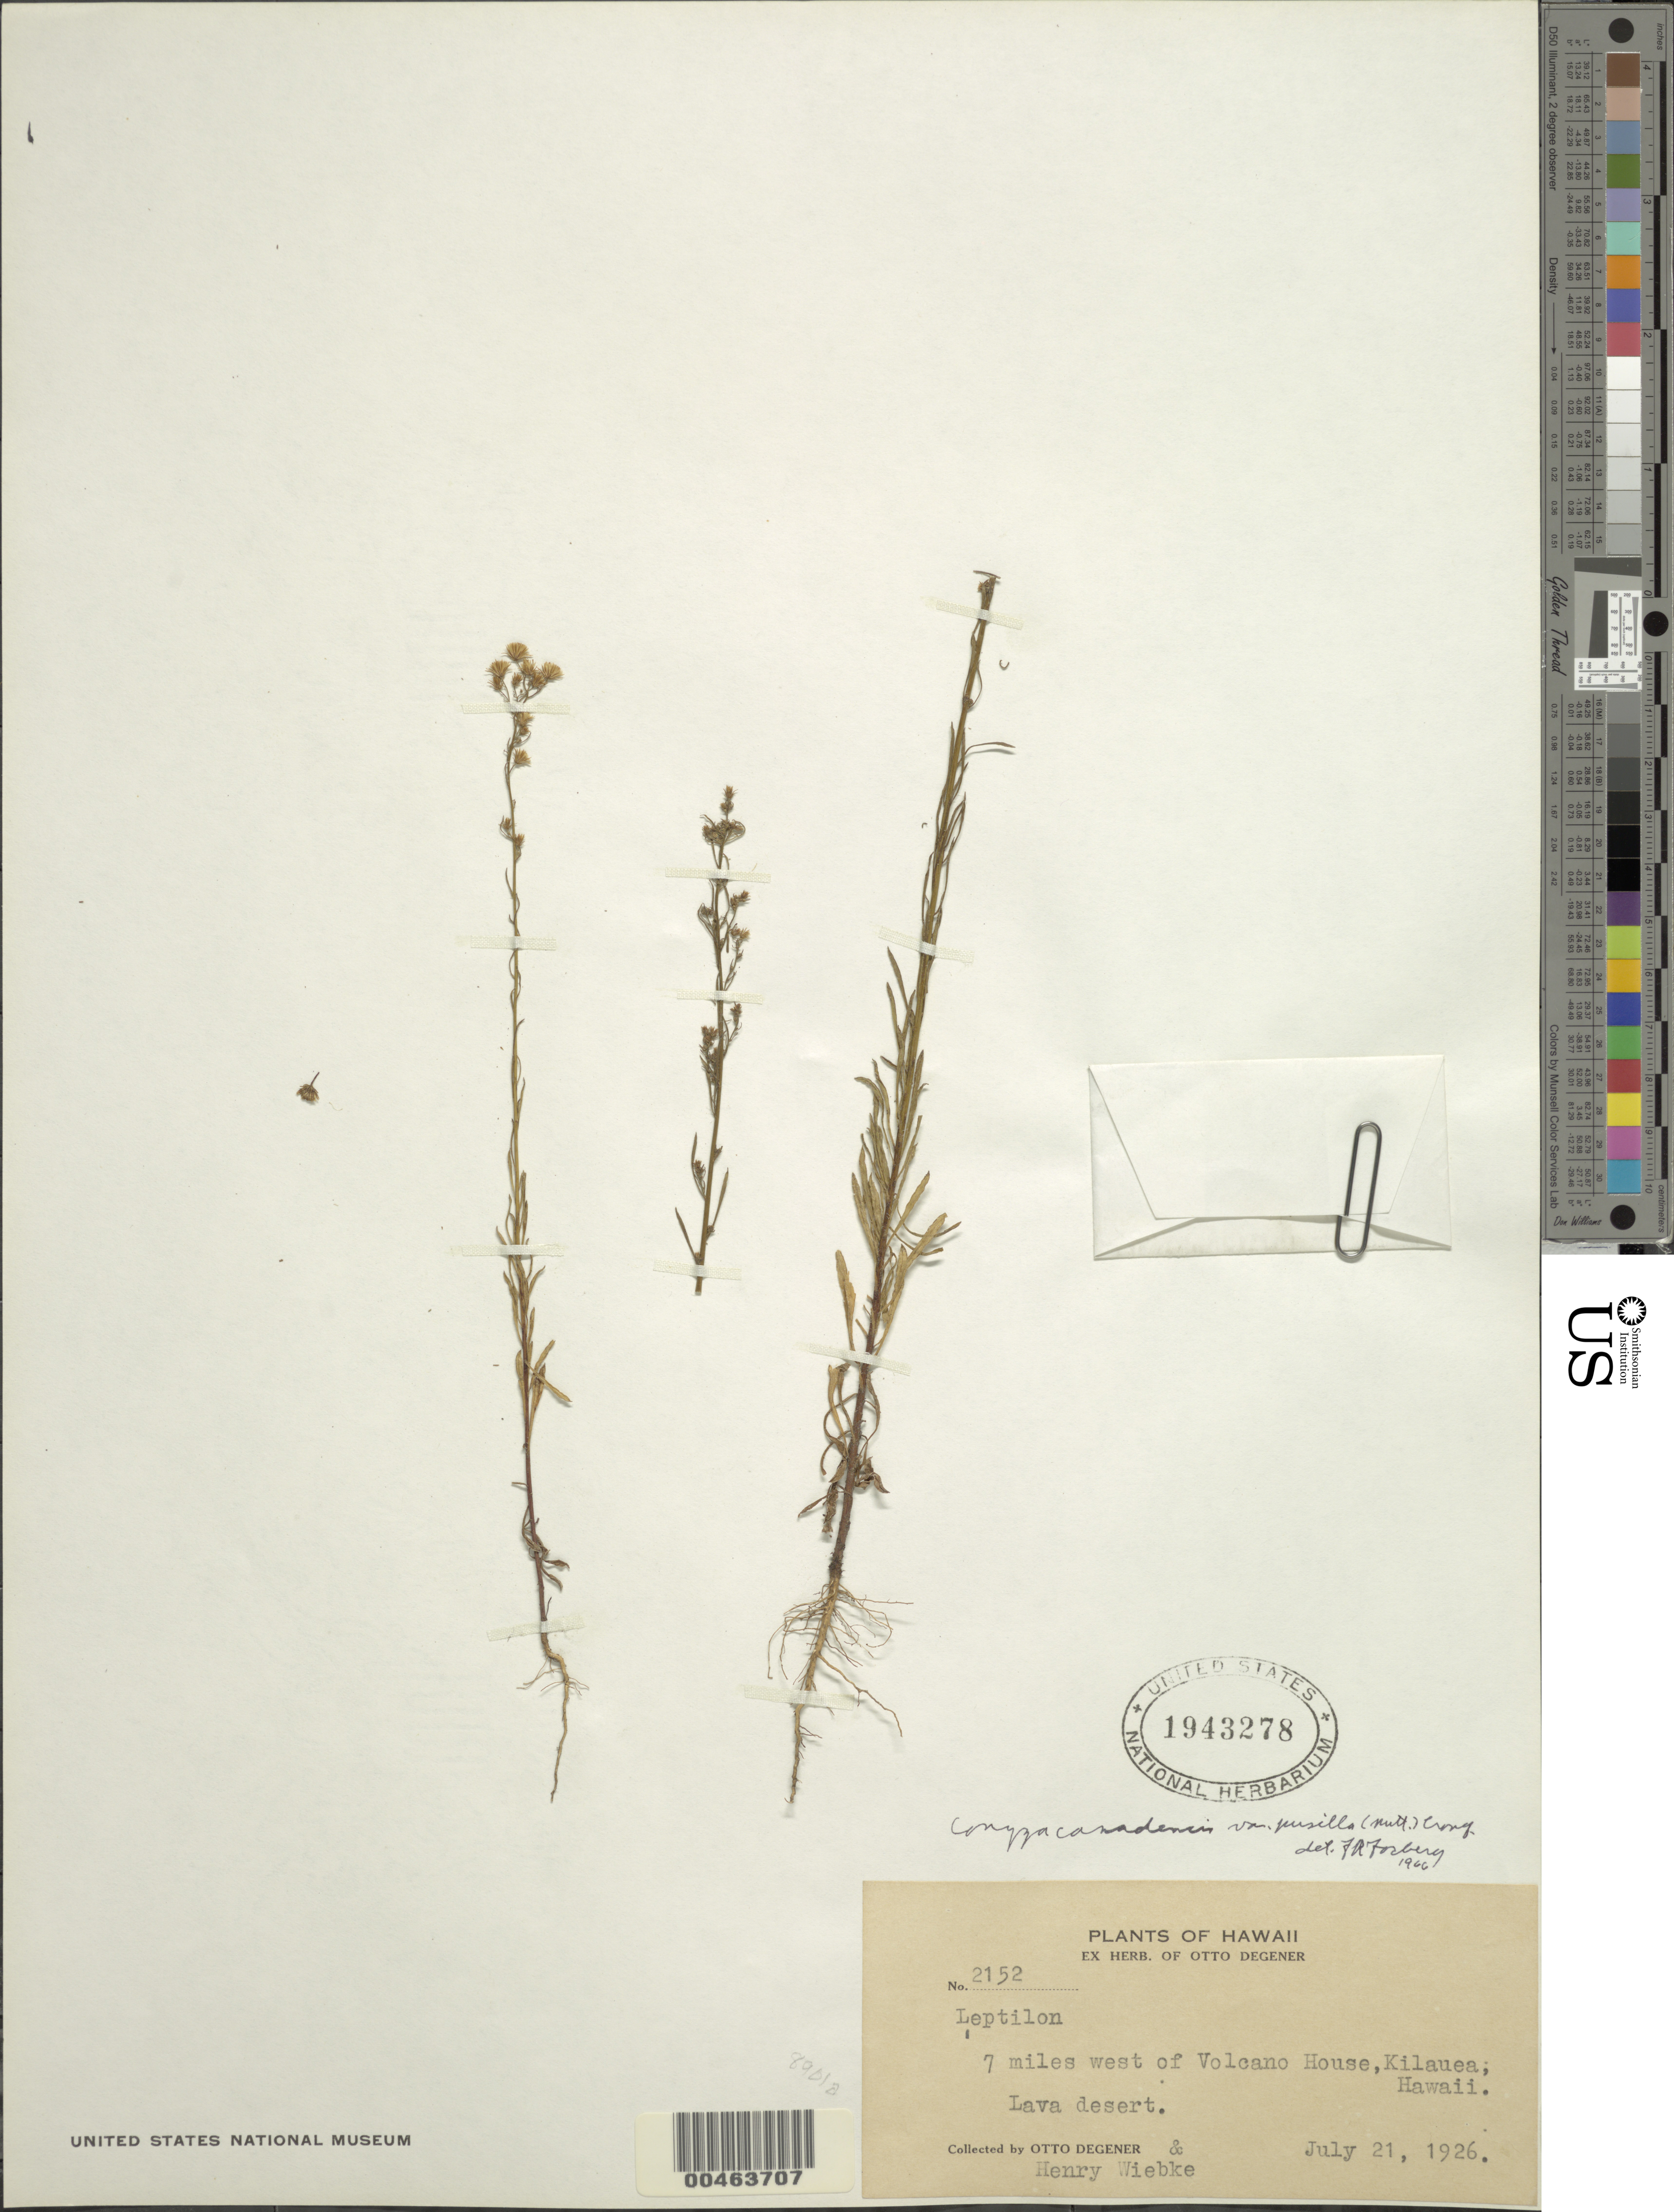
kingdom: Plantae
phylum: Tracheophyta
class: Magnoliopsida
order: Asterales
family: Asteraceae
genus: Erigeron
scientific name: Erigeron canadensis var. pusillus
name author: (Nutt.) Bolvin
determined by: Wagner, W. L., (BOT), Smithsonian Institution - National Museum of Natural History (UNITED STATES)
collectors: O. Degener & H. Wiebke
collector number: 2152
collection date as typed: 21 Jul 1926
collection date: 1926-07-21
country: United States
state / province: Hawaii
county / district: Hawaii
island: Hawaii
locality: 7 miles west of Volcano House, Kilauea, Lava desert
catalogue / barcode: US 1943278